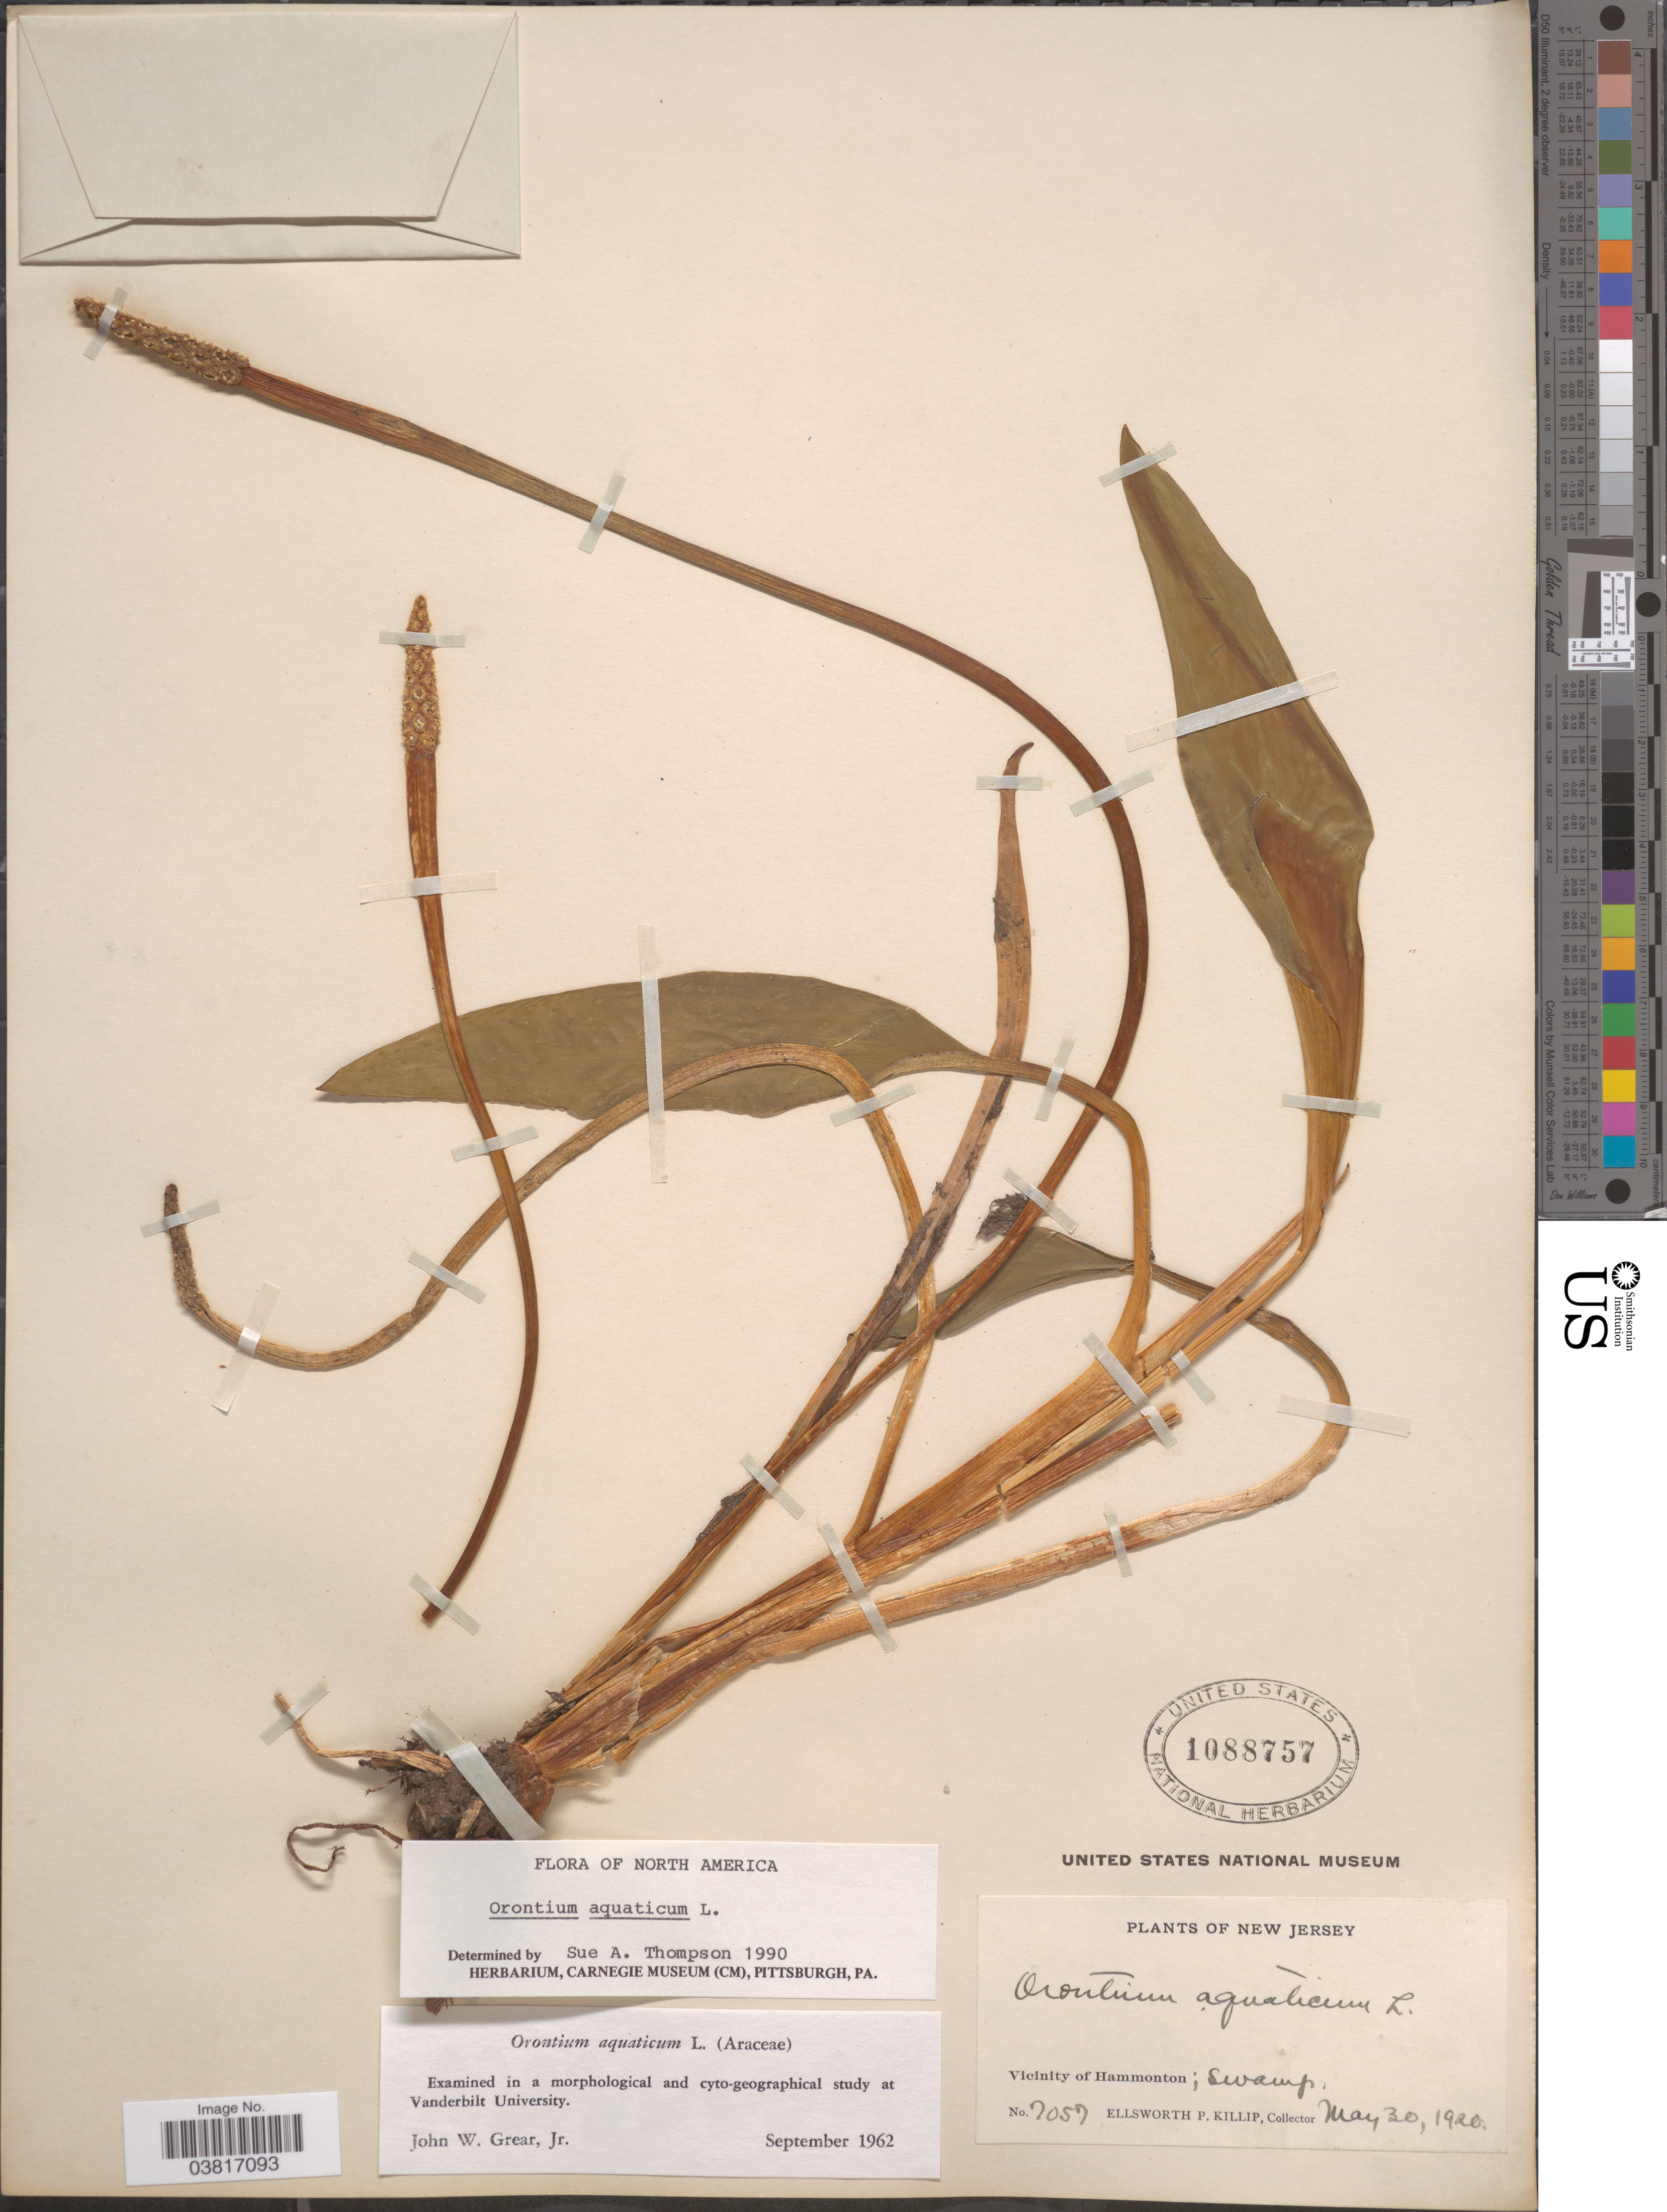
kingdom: Plantae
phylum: Tracheophyta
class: Liliopsida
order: Alismatales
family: Araceae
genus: Orontium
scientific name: Orontium aquaticum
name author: L.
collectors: E. P. Killip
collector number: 7057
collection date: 1920-05-30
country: United States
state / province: New Jersey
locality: Vicinity of Hammonton; Swamp.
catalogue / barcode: US 1088757